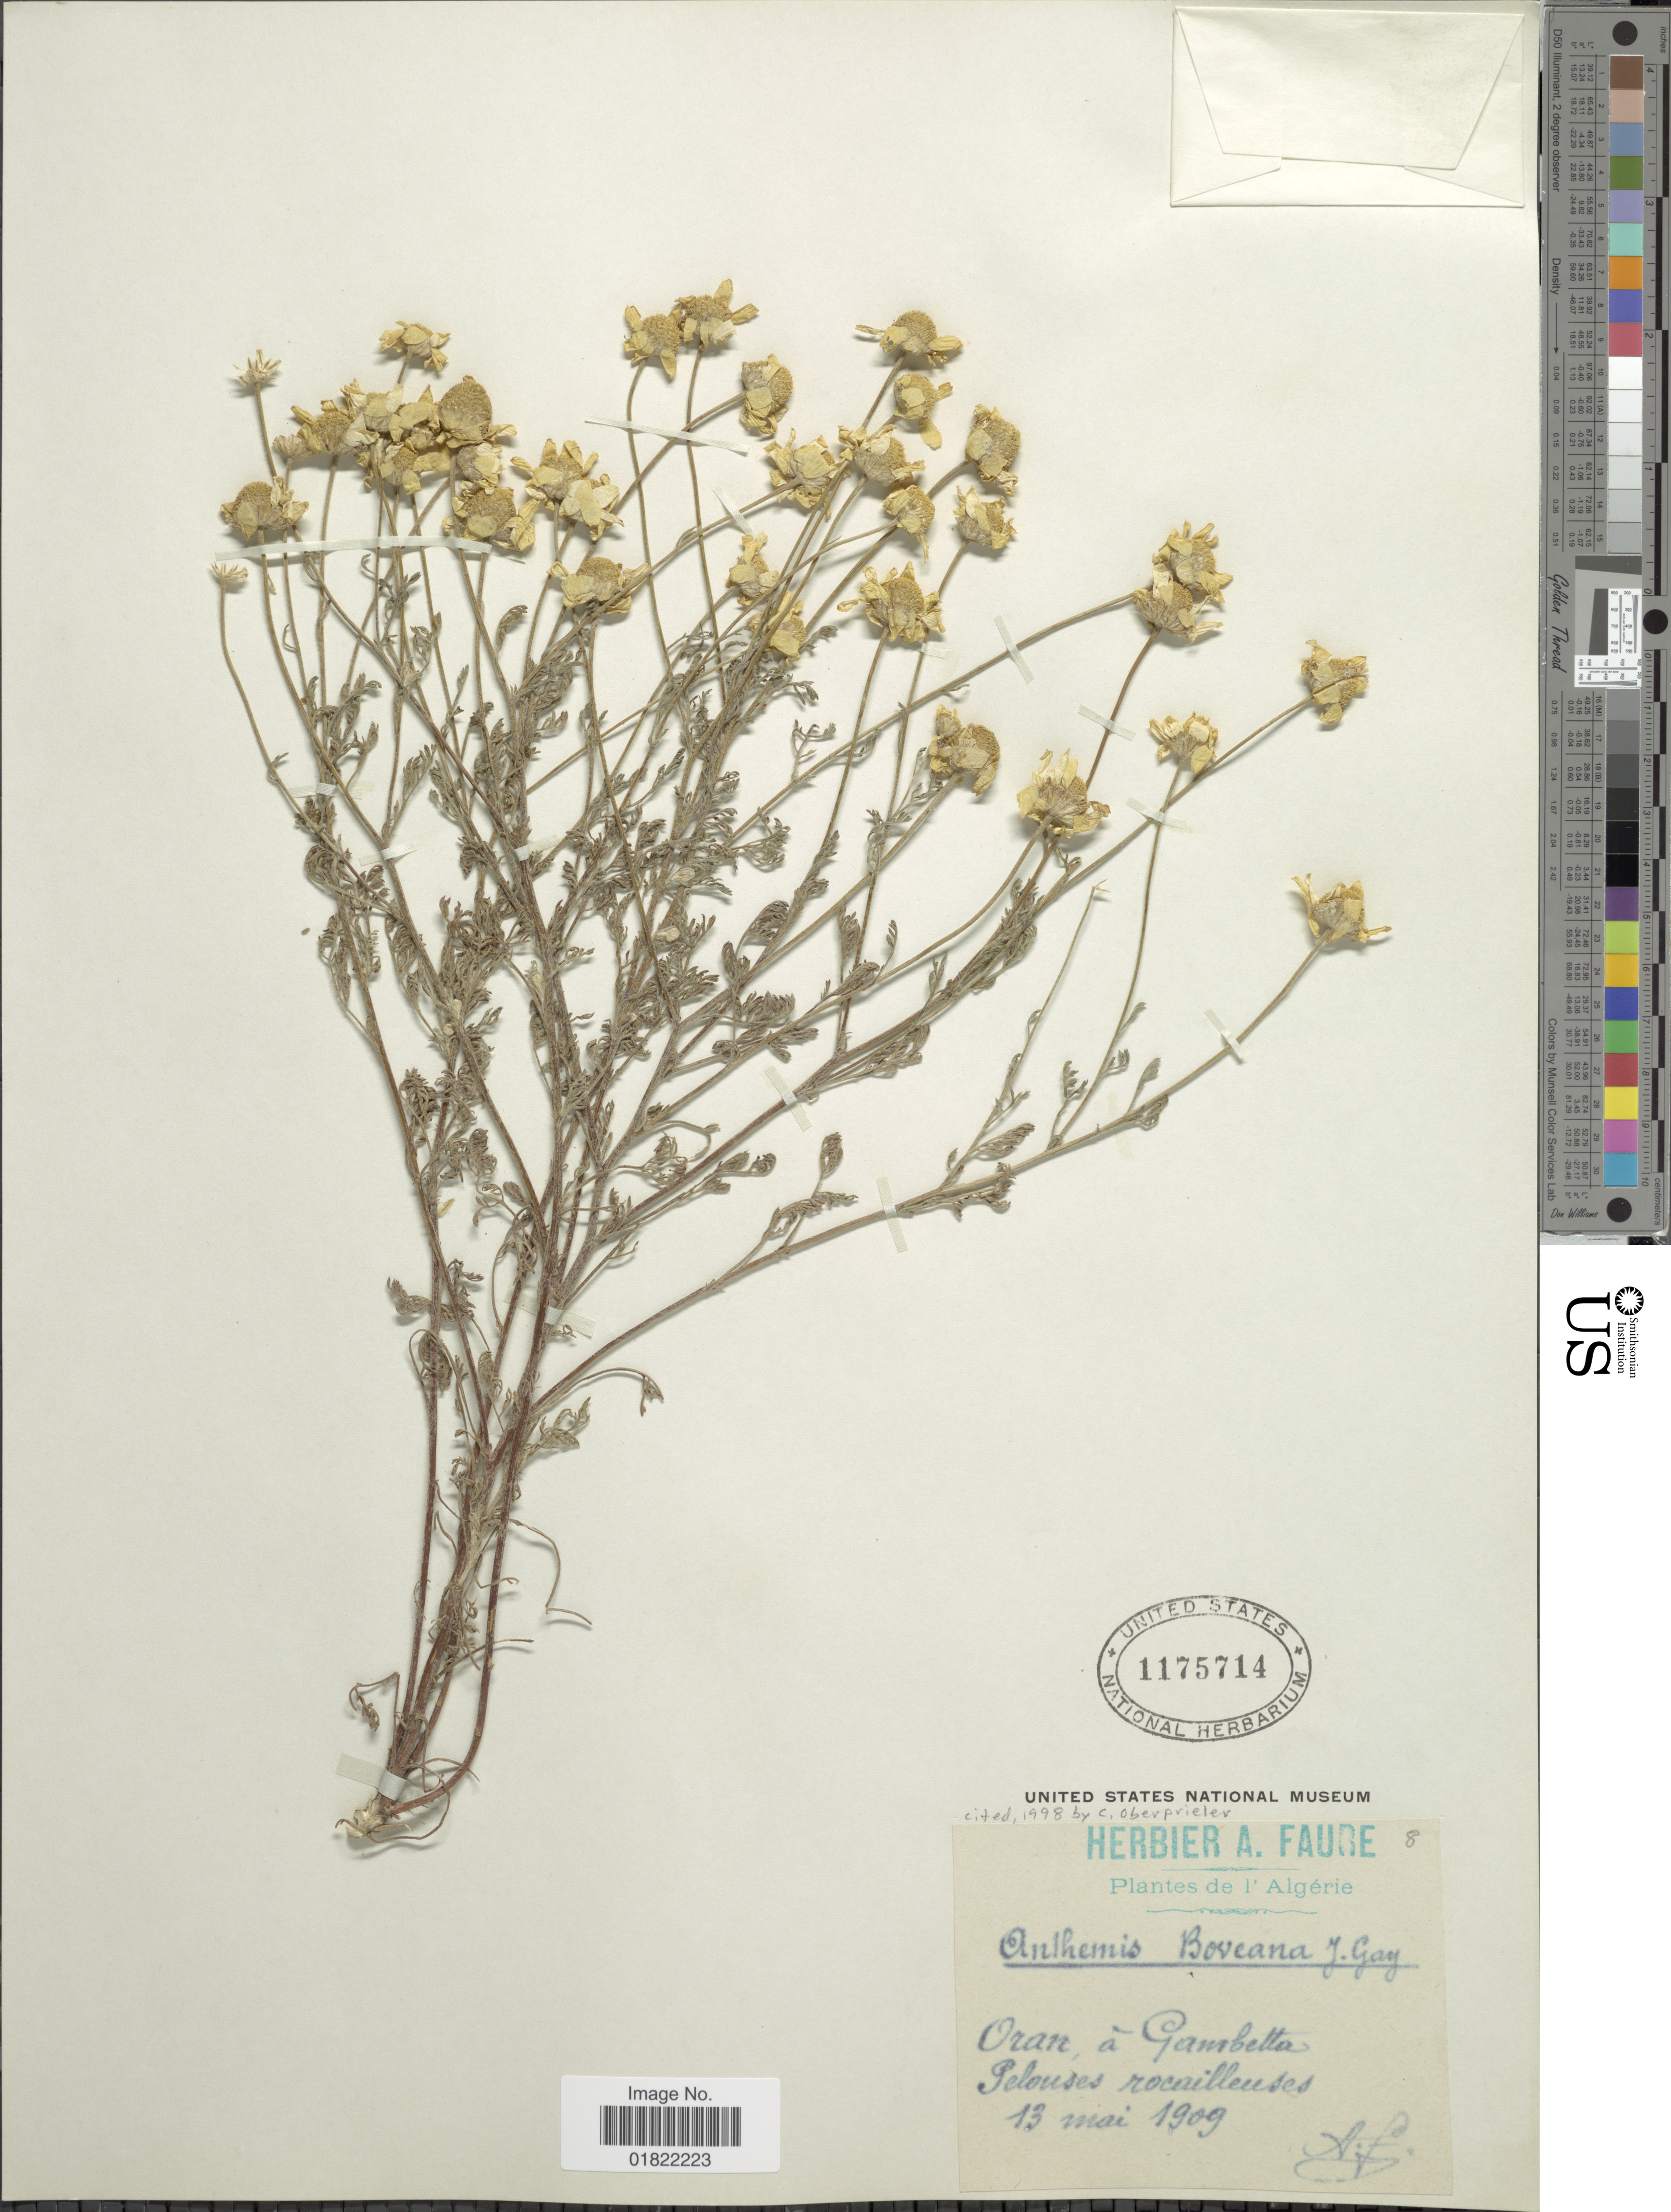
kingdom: Plantae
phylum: Tracheophyta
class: Magnoliopsida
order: Asterales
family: Asteraceae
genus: Anthemis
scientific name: Anthemis boveana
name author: J. Gay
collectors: A. Faure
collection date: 1909-05-13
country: Algeria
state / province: Oran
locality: Oran a Gambetta, Pelouses rocailleuses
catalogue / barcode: US 1175714